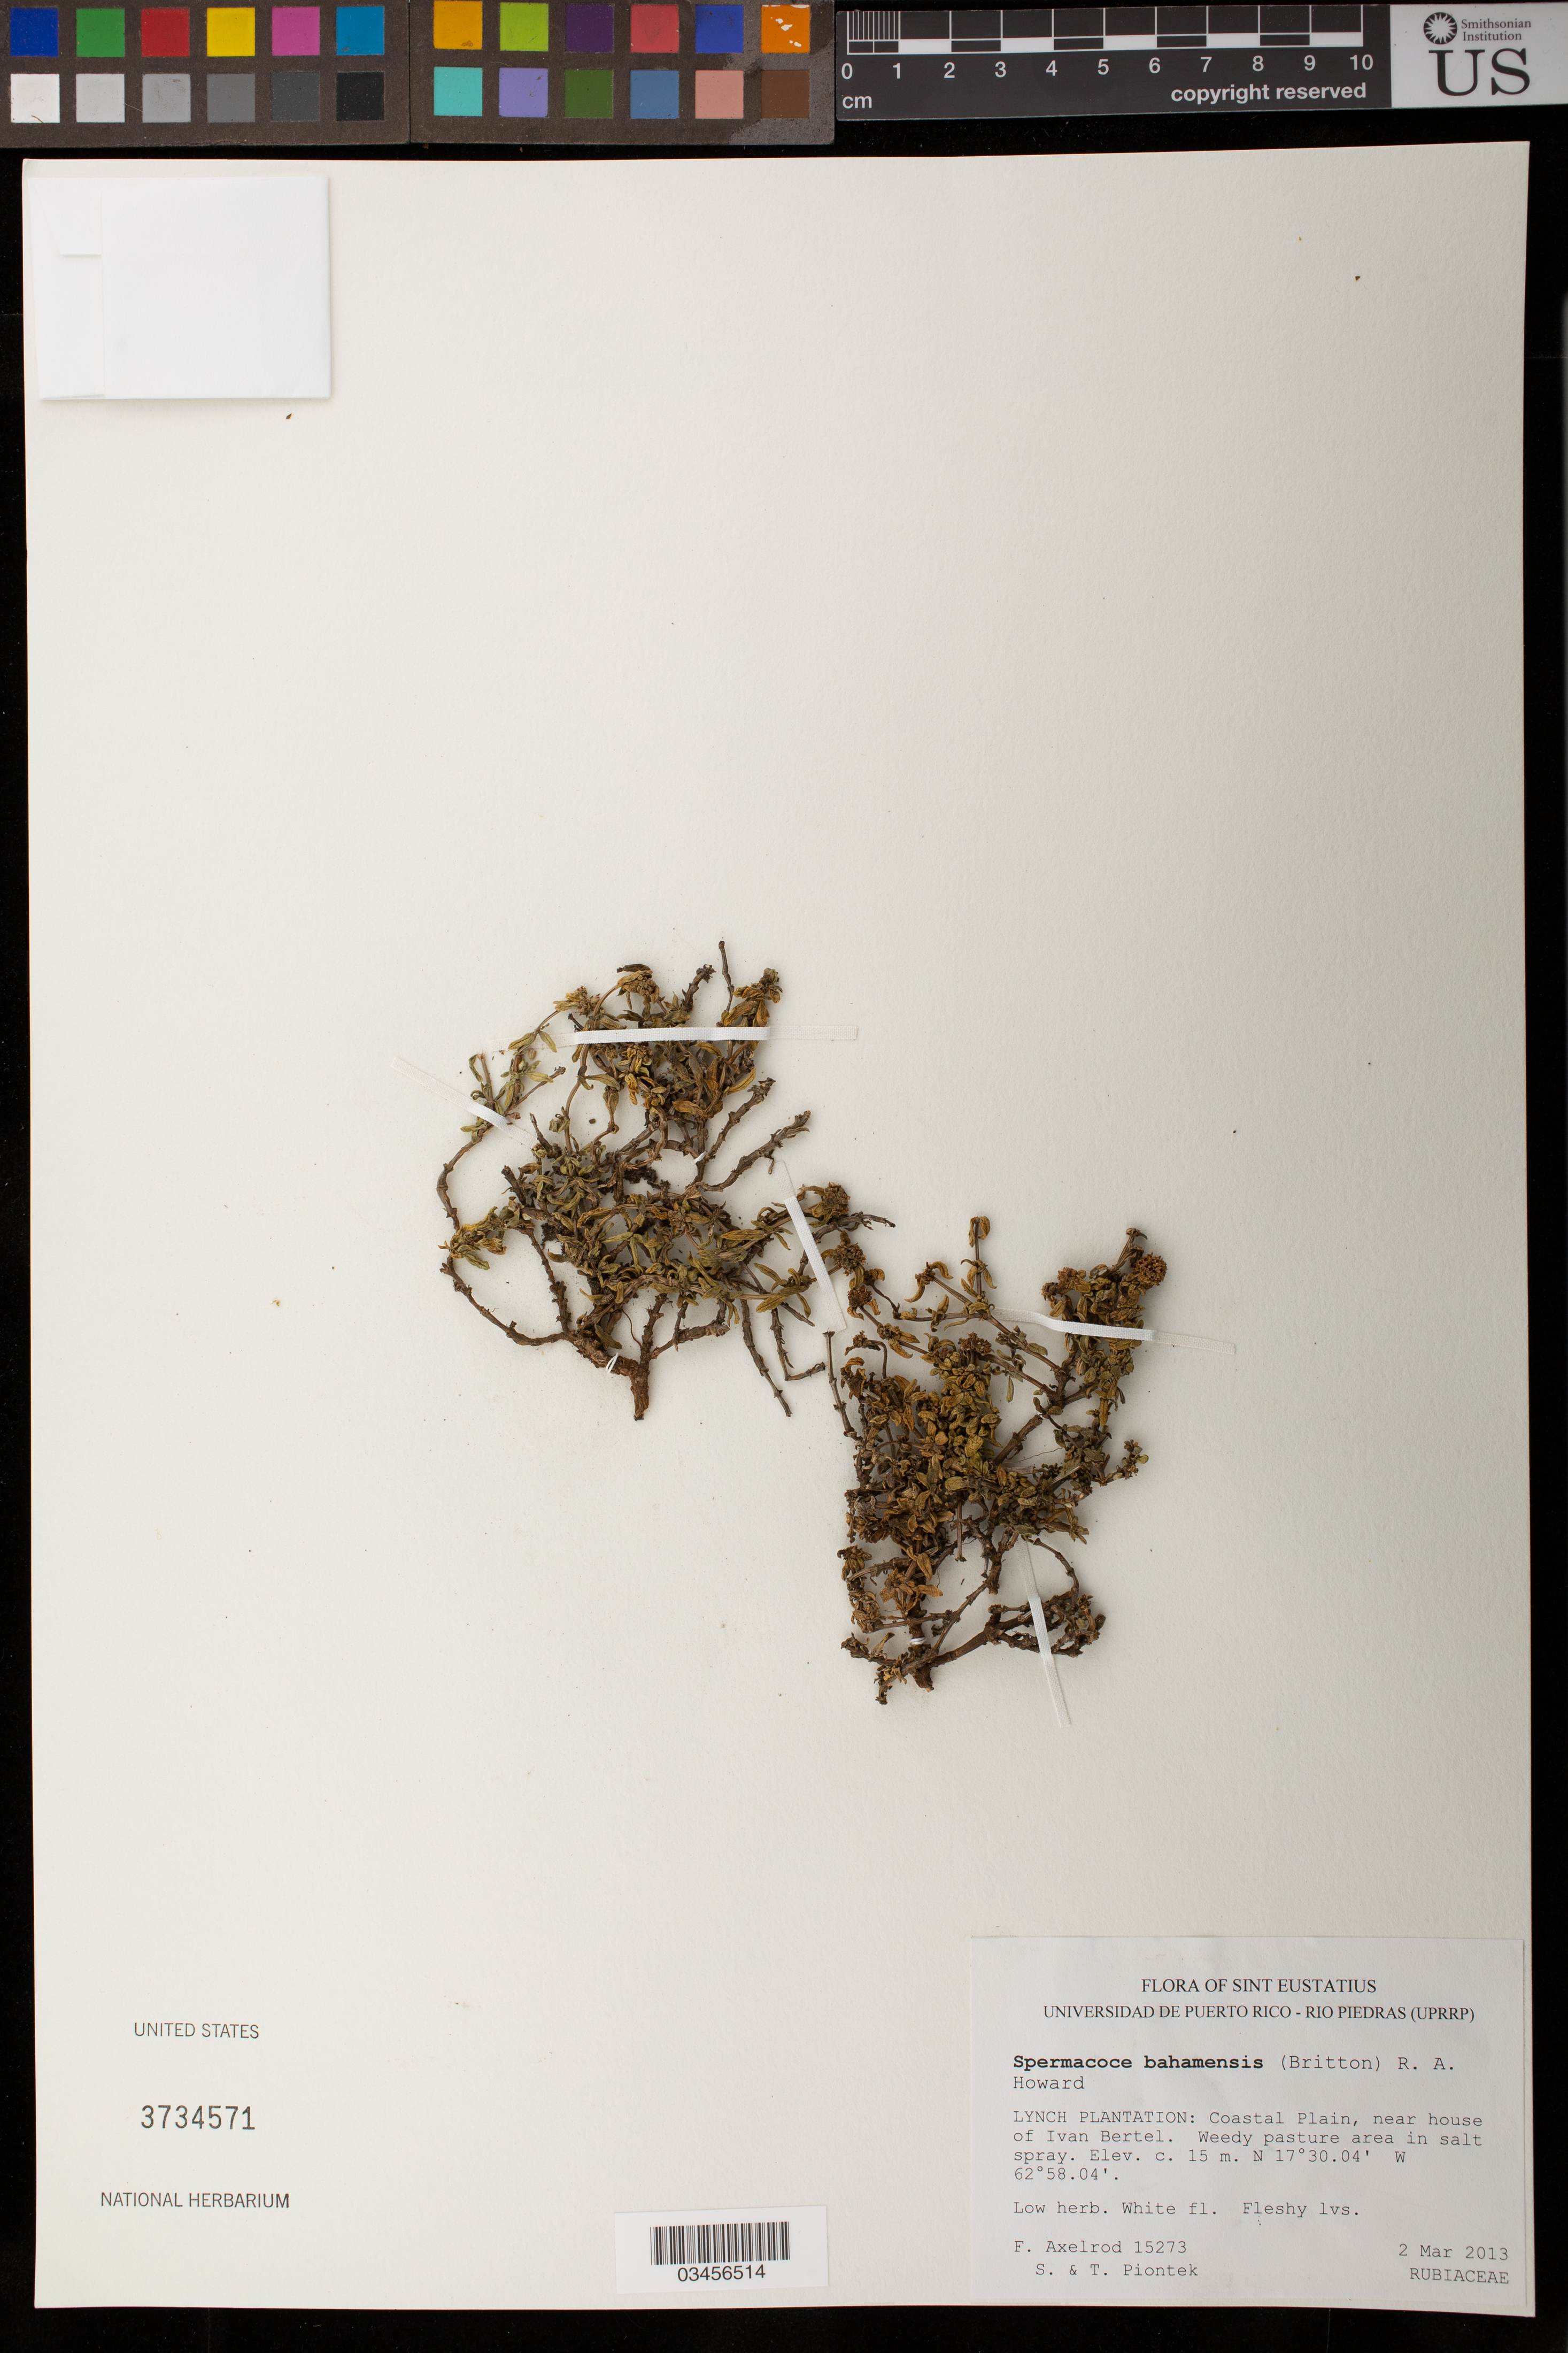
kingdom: Plantae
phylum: Tracheophyta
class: Magnoliopsida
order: Gentianales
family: Apocynaceae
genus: Sarcostemma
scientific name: Sarcostemma clausum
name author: (Jacq.) Schult.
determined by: Wurdack, John J., (US), US (UNITED STATES)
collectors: M. Cárdenas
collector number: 6215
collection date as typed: Apr 1965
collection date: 1965-04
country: Bolivia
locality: Izozog-Chaco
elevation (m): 450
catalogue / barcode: US 2472151